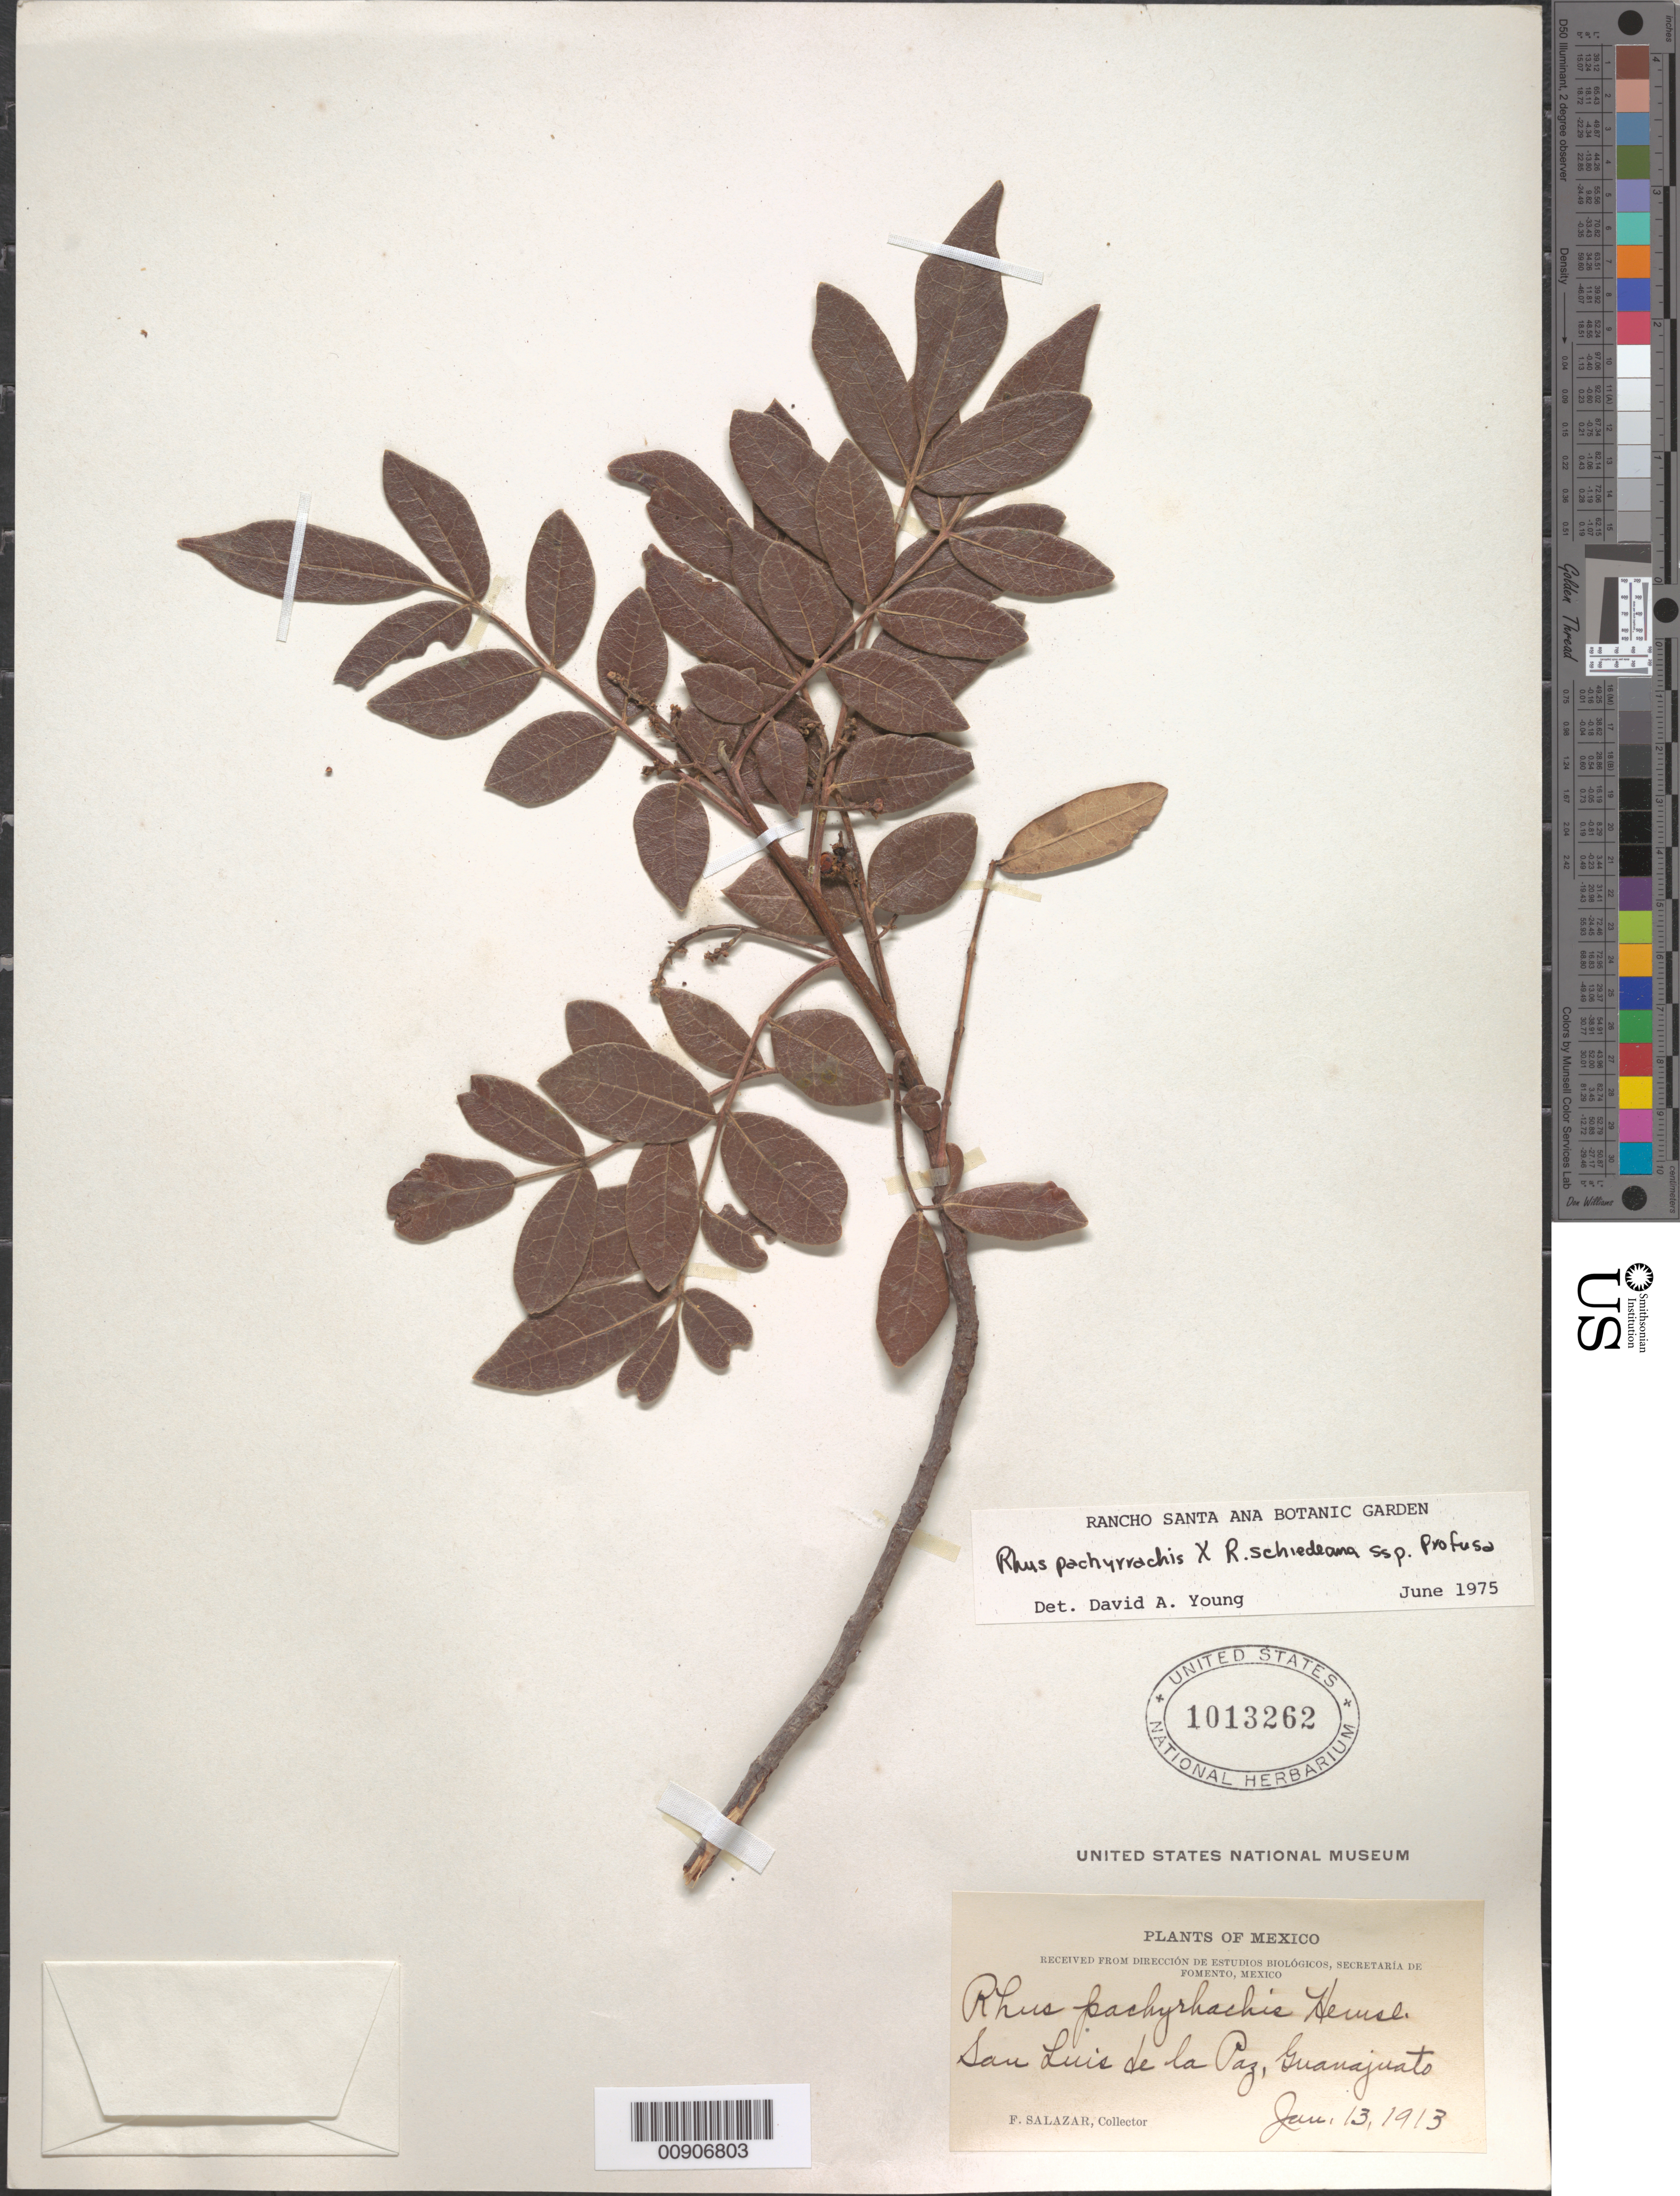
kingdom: Plantae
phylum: Tracheophyta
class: Magnoliopsida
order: Sapindales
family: Anacardiaceae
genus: Rhus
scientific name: Rhus pachyrrhachis x R. schiedeana Schltdl.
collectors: F. Salazar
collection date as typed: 13 Jun 1913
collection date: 1913-06-13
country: Mexico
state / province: Guanajuato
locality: San Luis de la Paz, Guanajuato.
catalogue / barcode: US 1013262